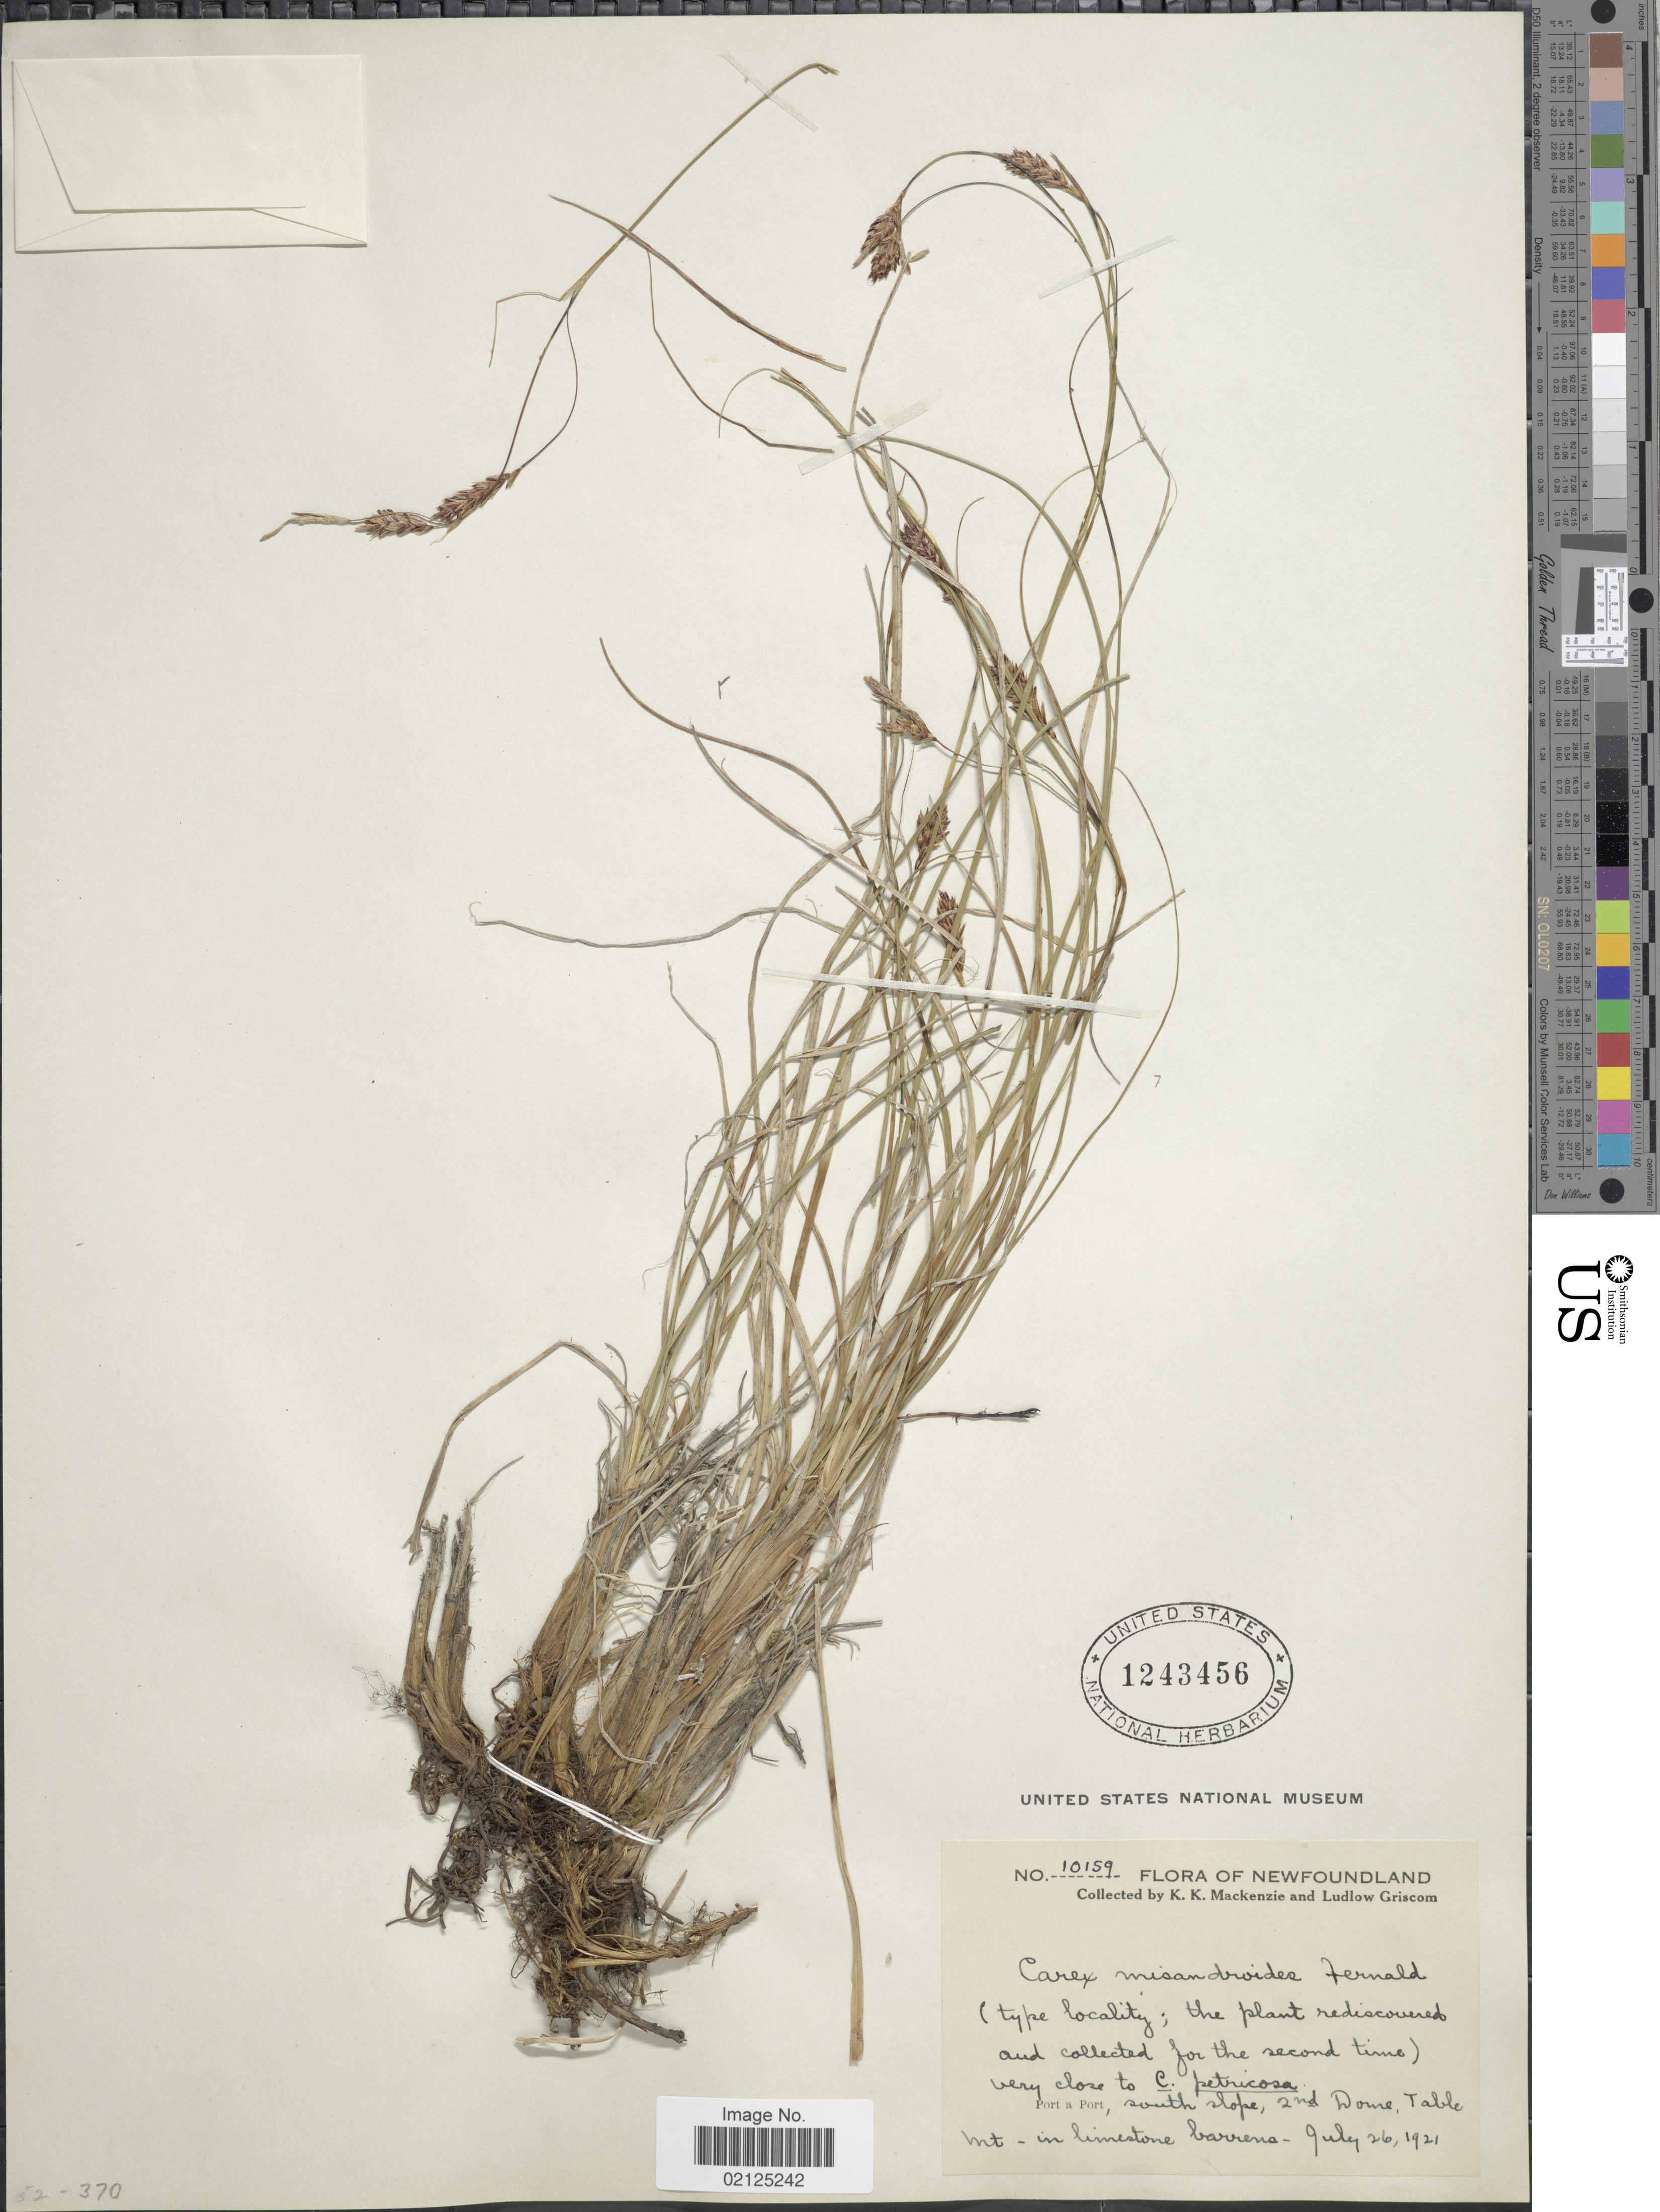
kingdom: Plantae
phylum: Tracheophyta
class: Liliopsida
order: Poales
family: Cyperaceae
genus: Carex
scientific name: Carex misandroides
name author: Fernald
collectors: K. K. Mackenzie & L. Griscom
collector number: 10159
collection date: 1921-07-26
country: Canada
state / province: Newfoundland and Labrador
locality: Port a Port, south slope, 2nd Dome, Table Mt - in limestone barrens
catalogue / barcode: US 1243456